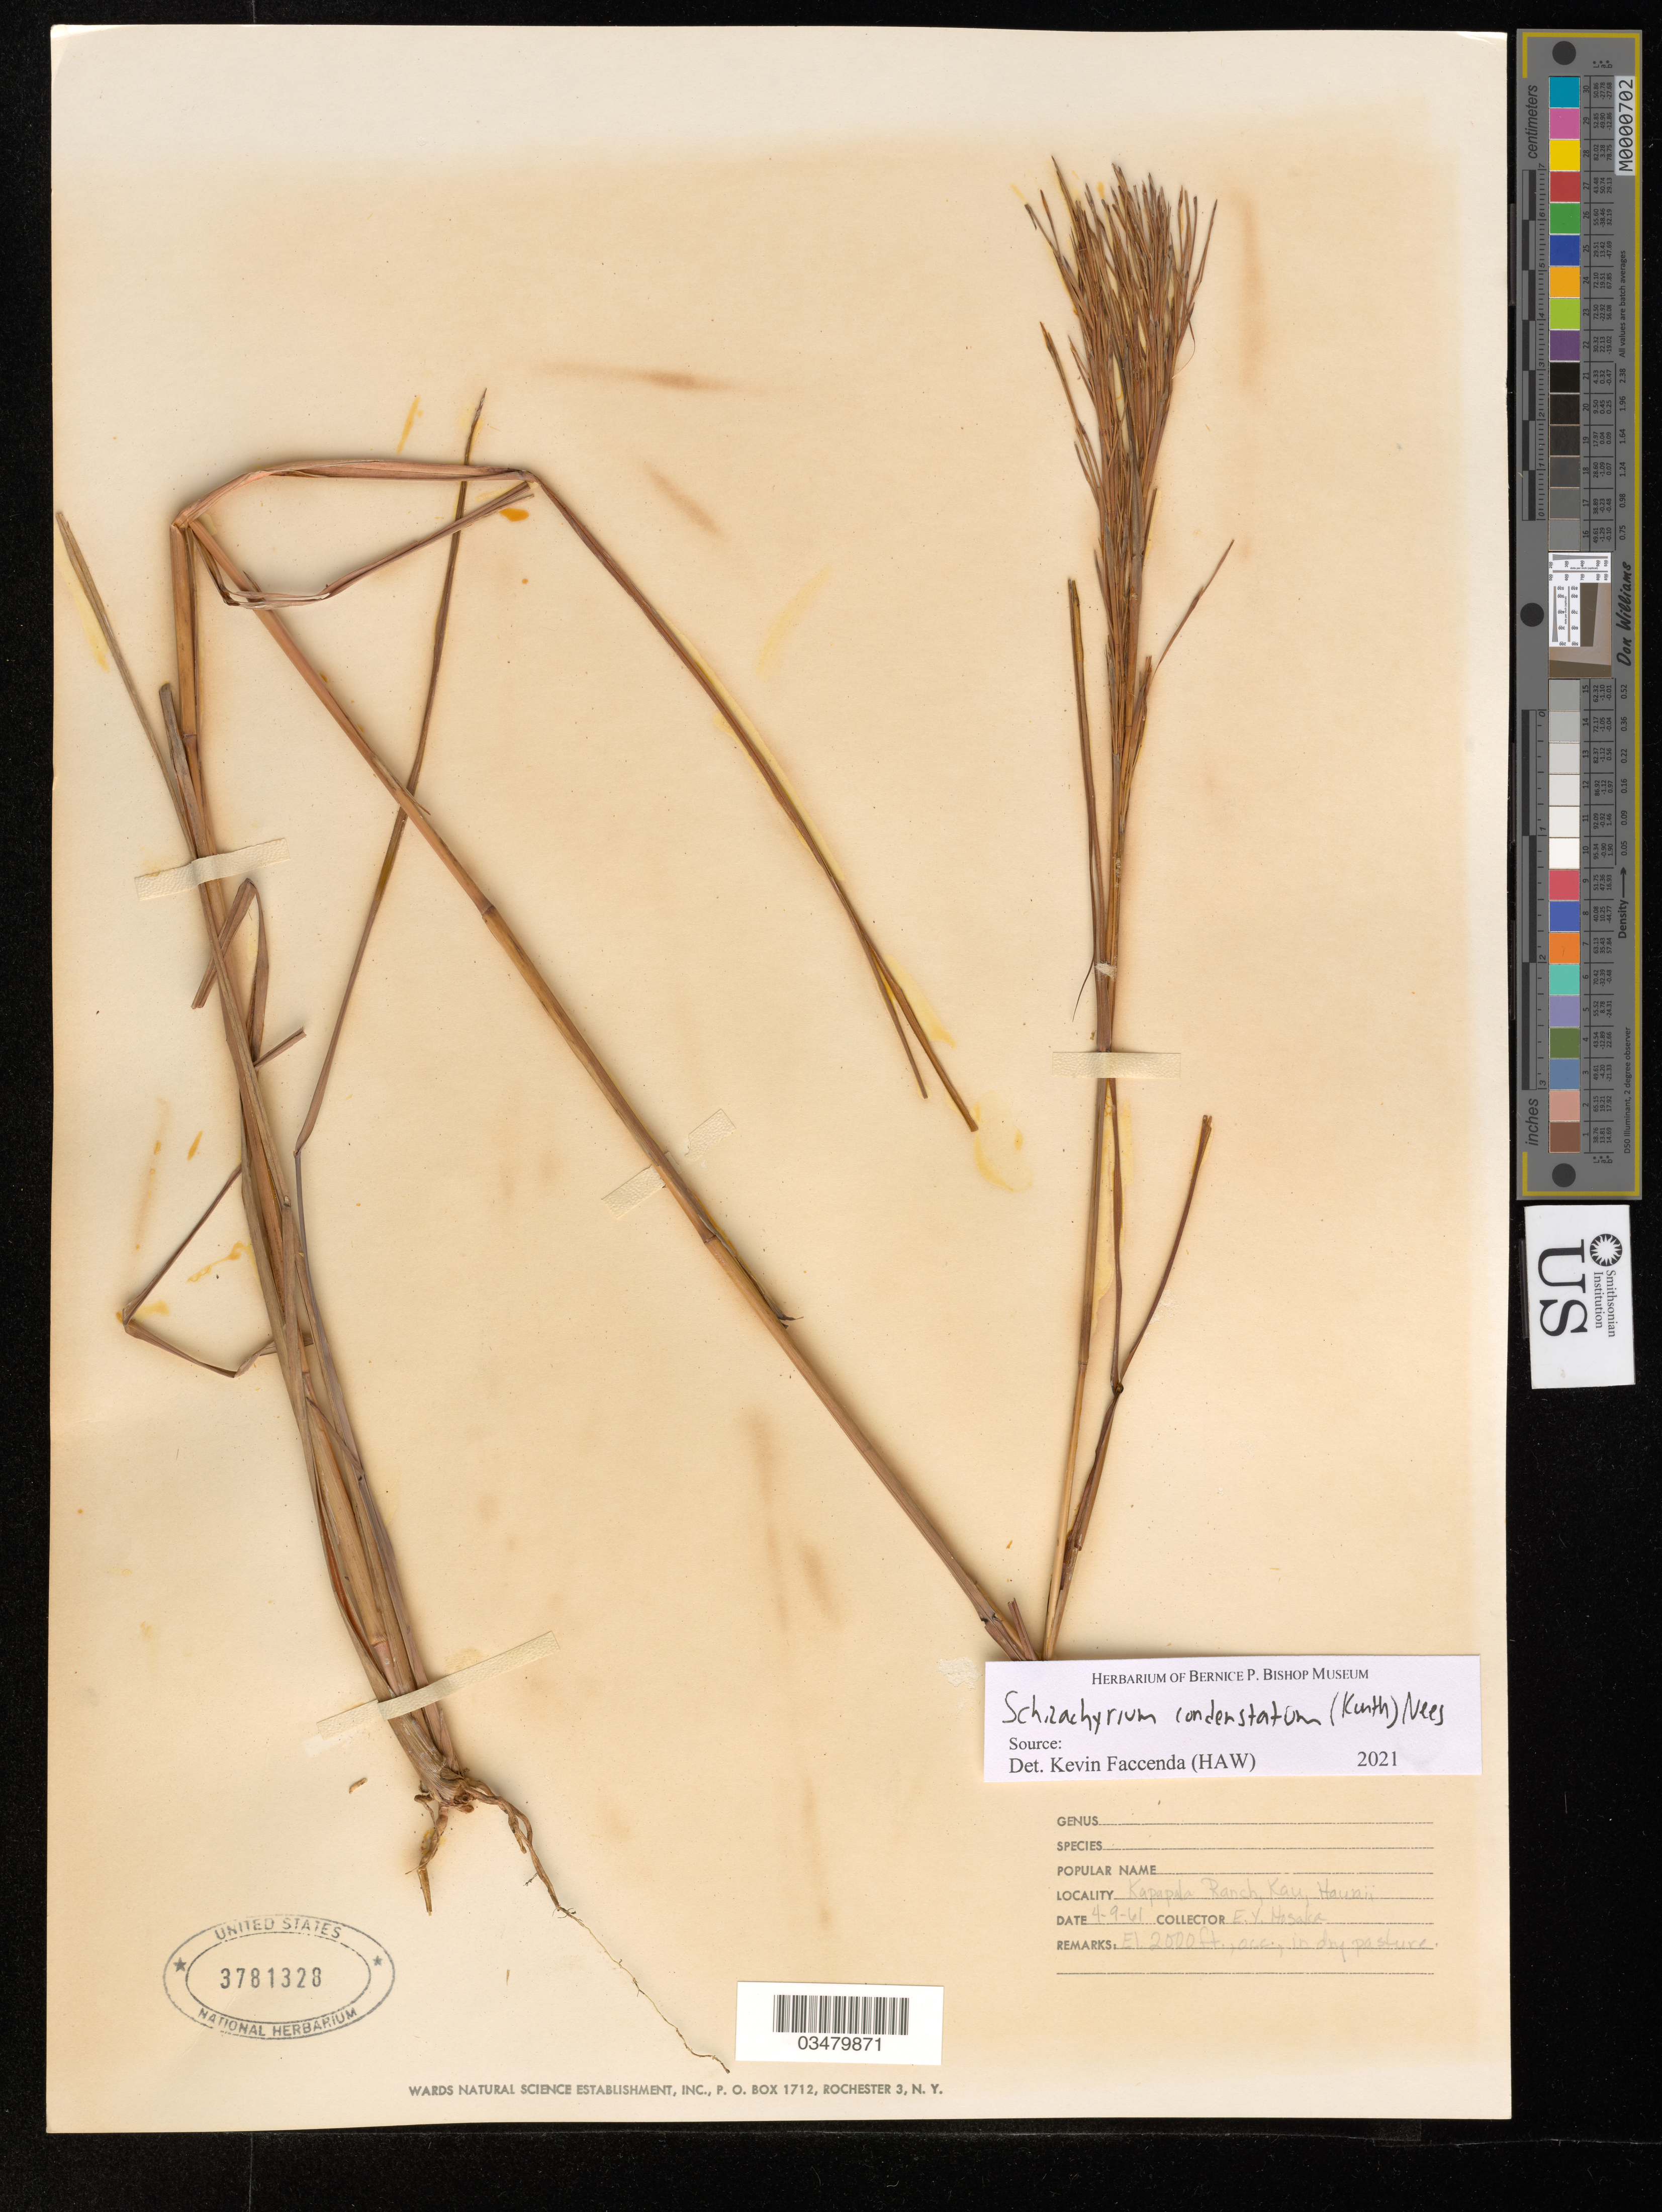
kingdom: Plantae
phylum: Tracheophyta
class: Liliopsida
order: Poales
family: Poaceae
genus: Schizachyrium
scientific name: Schizachyrium microstachyum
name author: (Desv. ex Ham.) Roseng. et al.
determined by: Faccenda, K.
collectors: E. Y. Hosaka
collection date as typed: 4-9-61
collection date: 1961-04-09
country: United States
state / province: Hawaii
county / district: Hawaii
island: Hawaii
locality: Kapapala Ranch, Kau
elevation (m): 610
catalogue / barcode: US 3781328